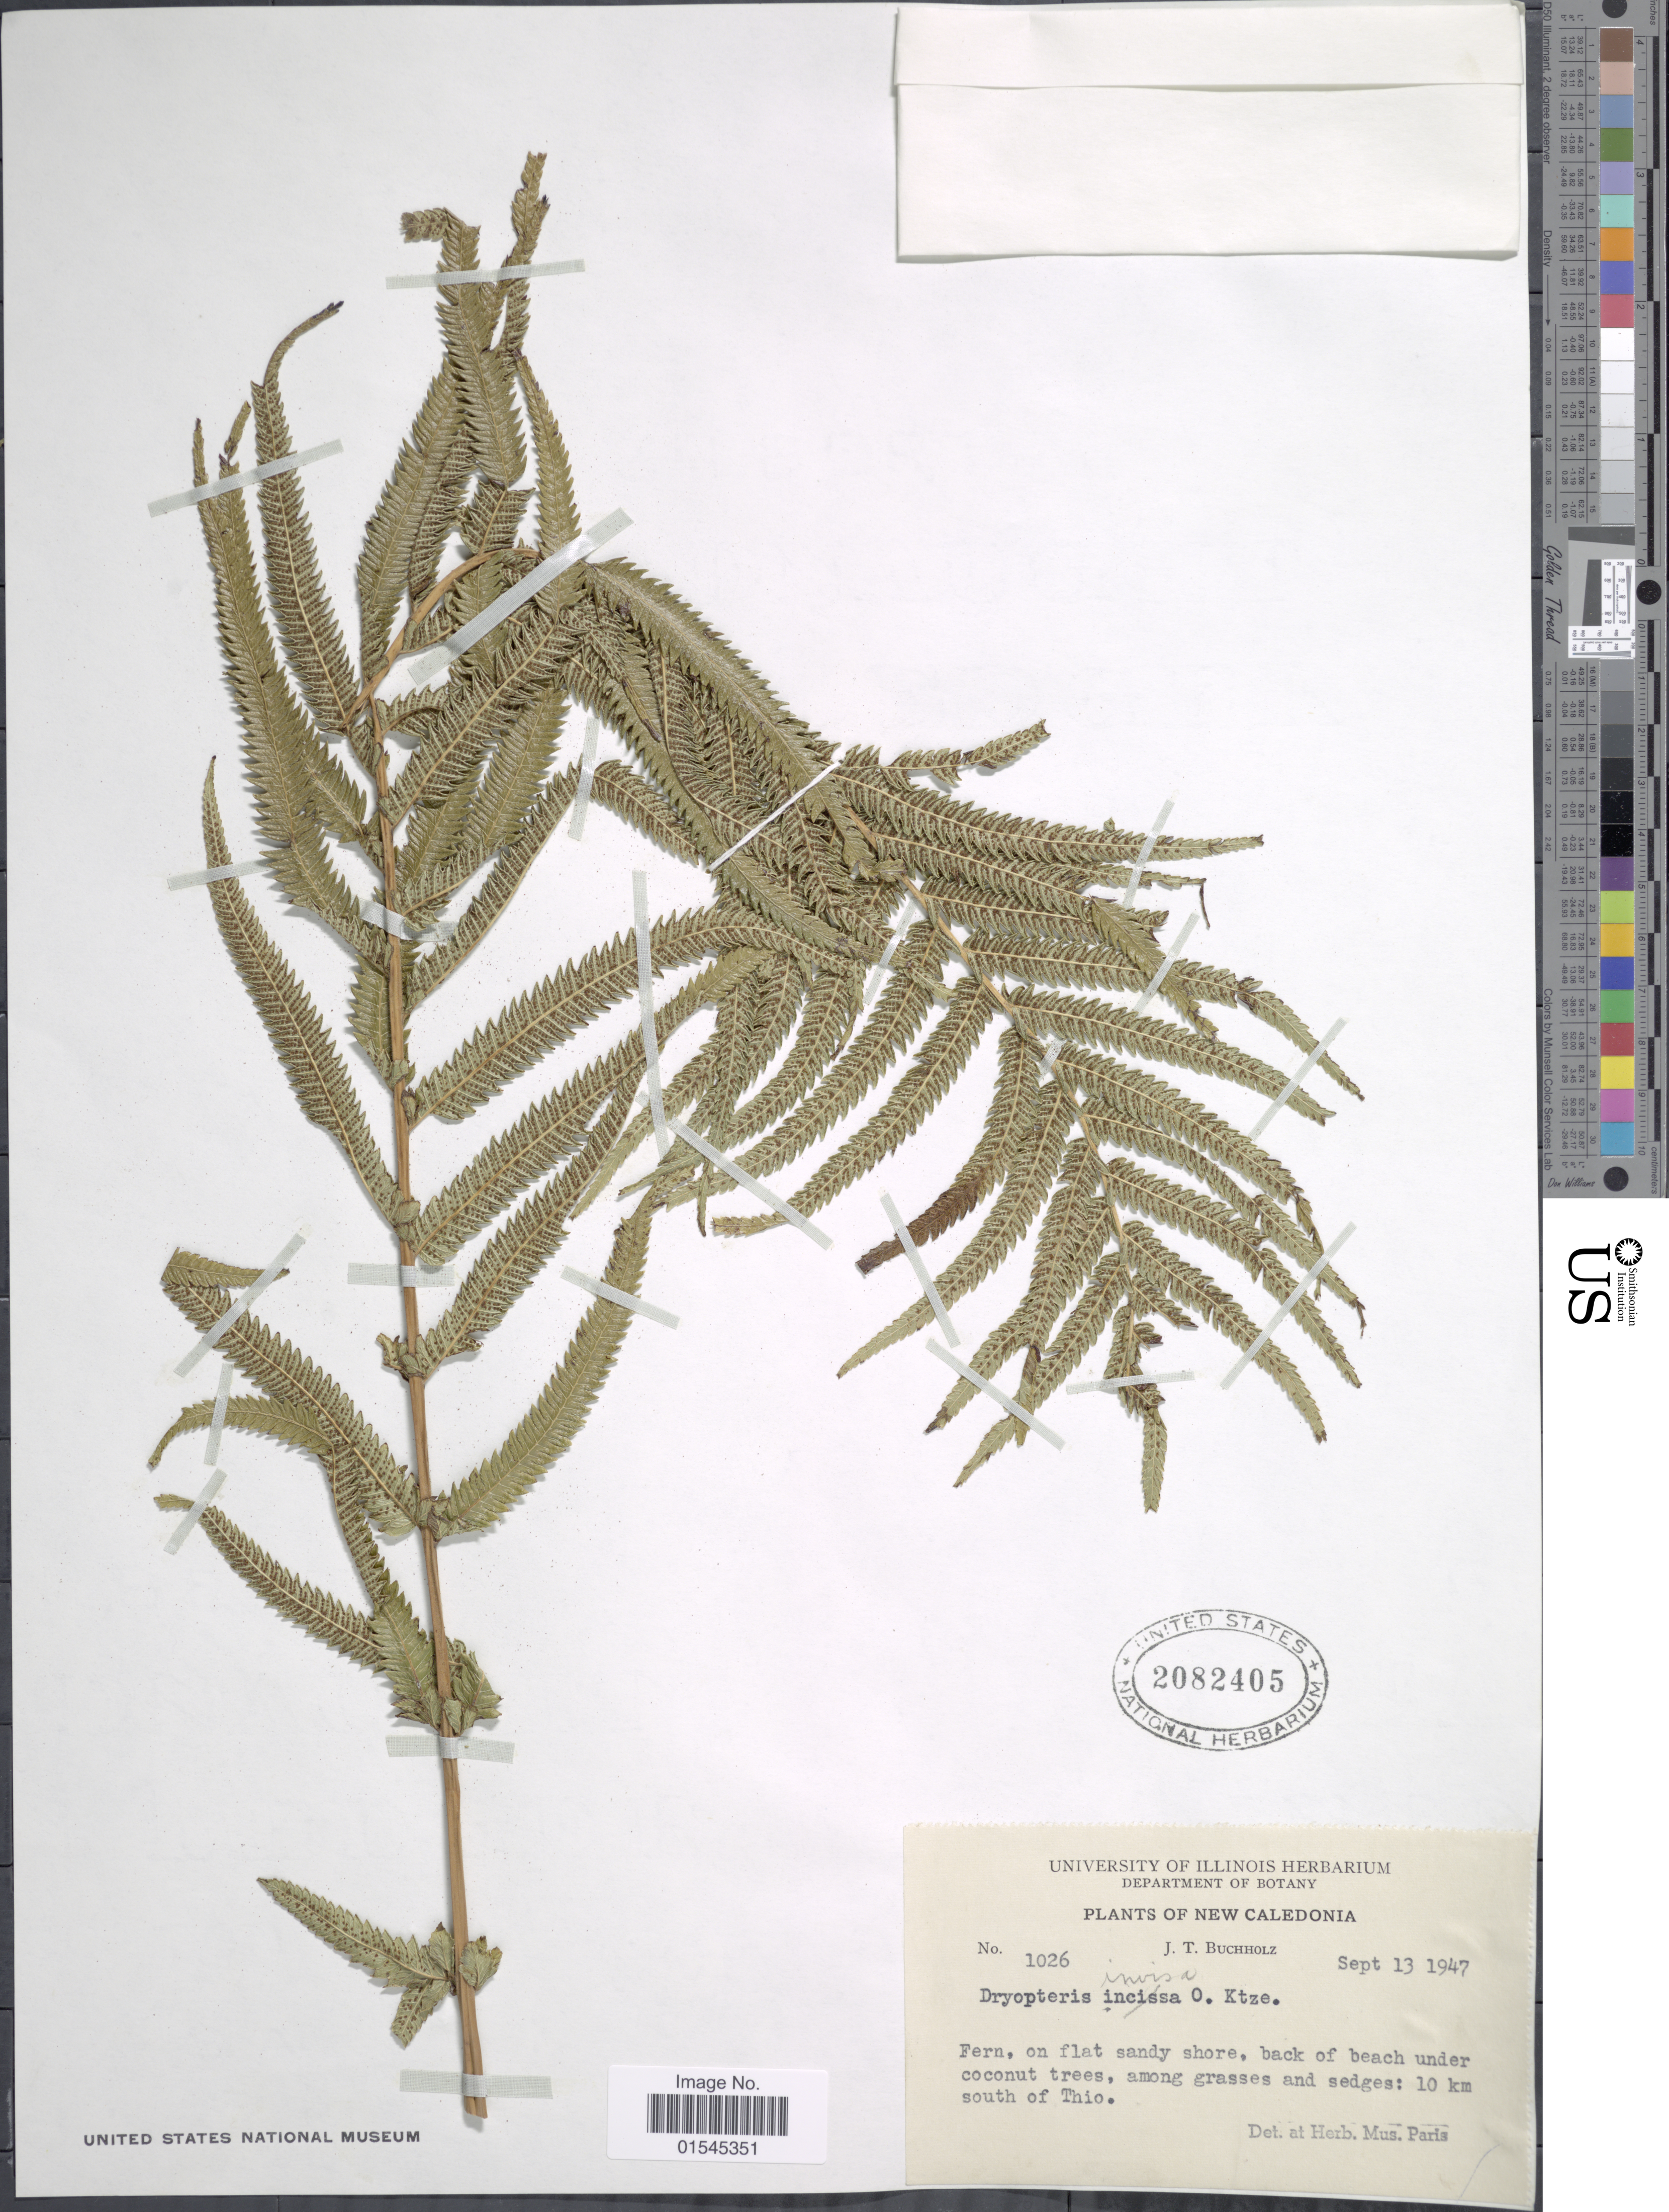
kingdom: Plantae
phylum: Tracheophyta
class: Polypodiopsida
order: Polypodiales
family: Thelypteridaceae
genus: Sphaerostephanos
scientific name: Sphaerostephanos invisus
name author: (G. Forst.) Holttum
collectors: J. T. Buchholz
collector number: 1026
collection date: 1947-09-13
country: New Caledonia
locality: Fern, on flat sandy shore, back of beach under coconut trees, among grasses and sedges: 10 km south of Thio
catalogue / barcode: US 2082405